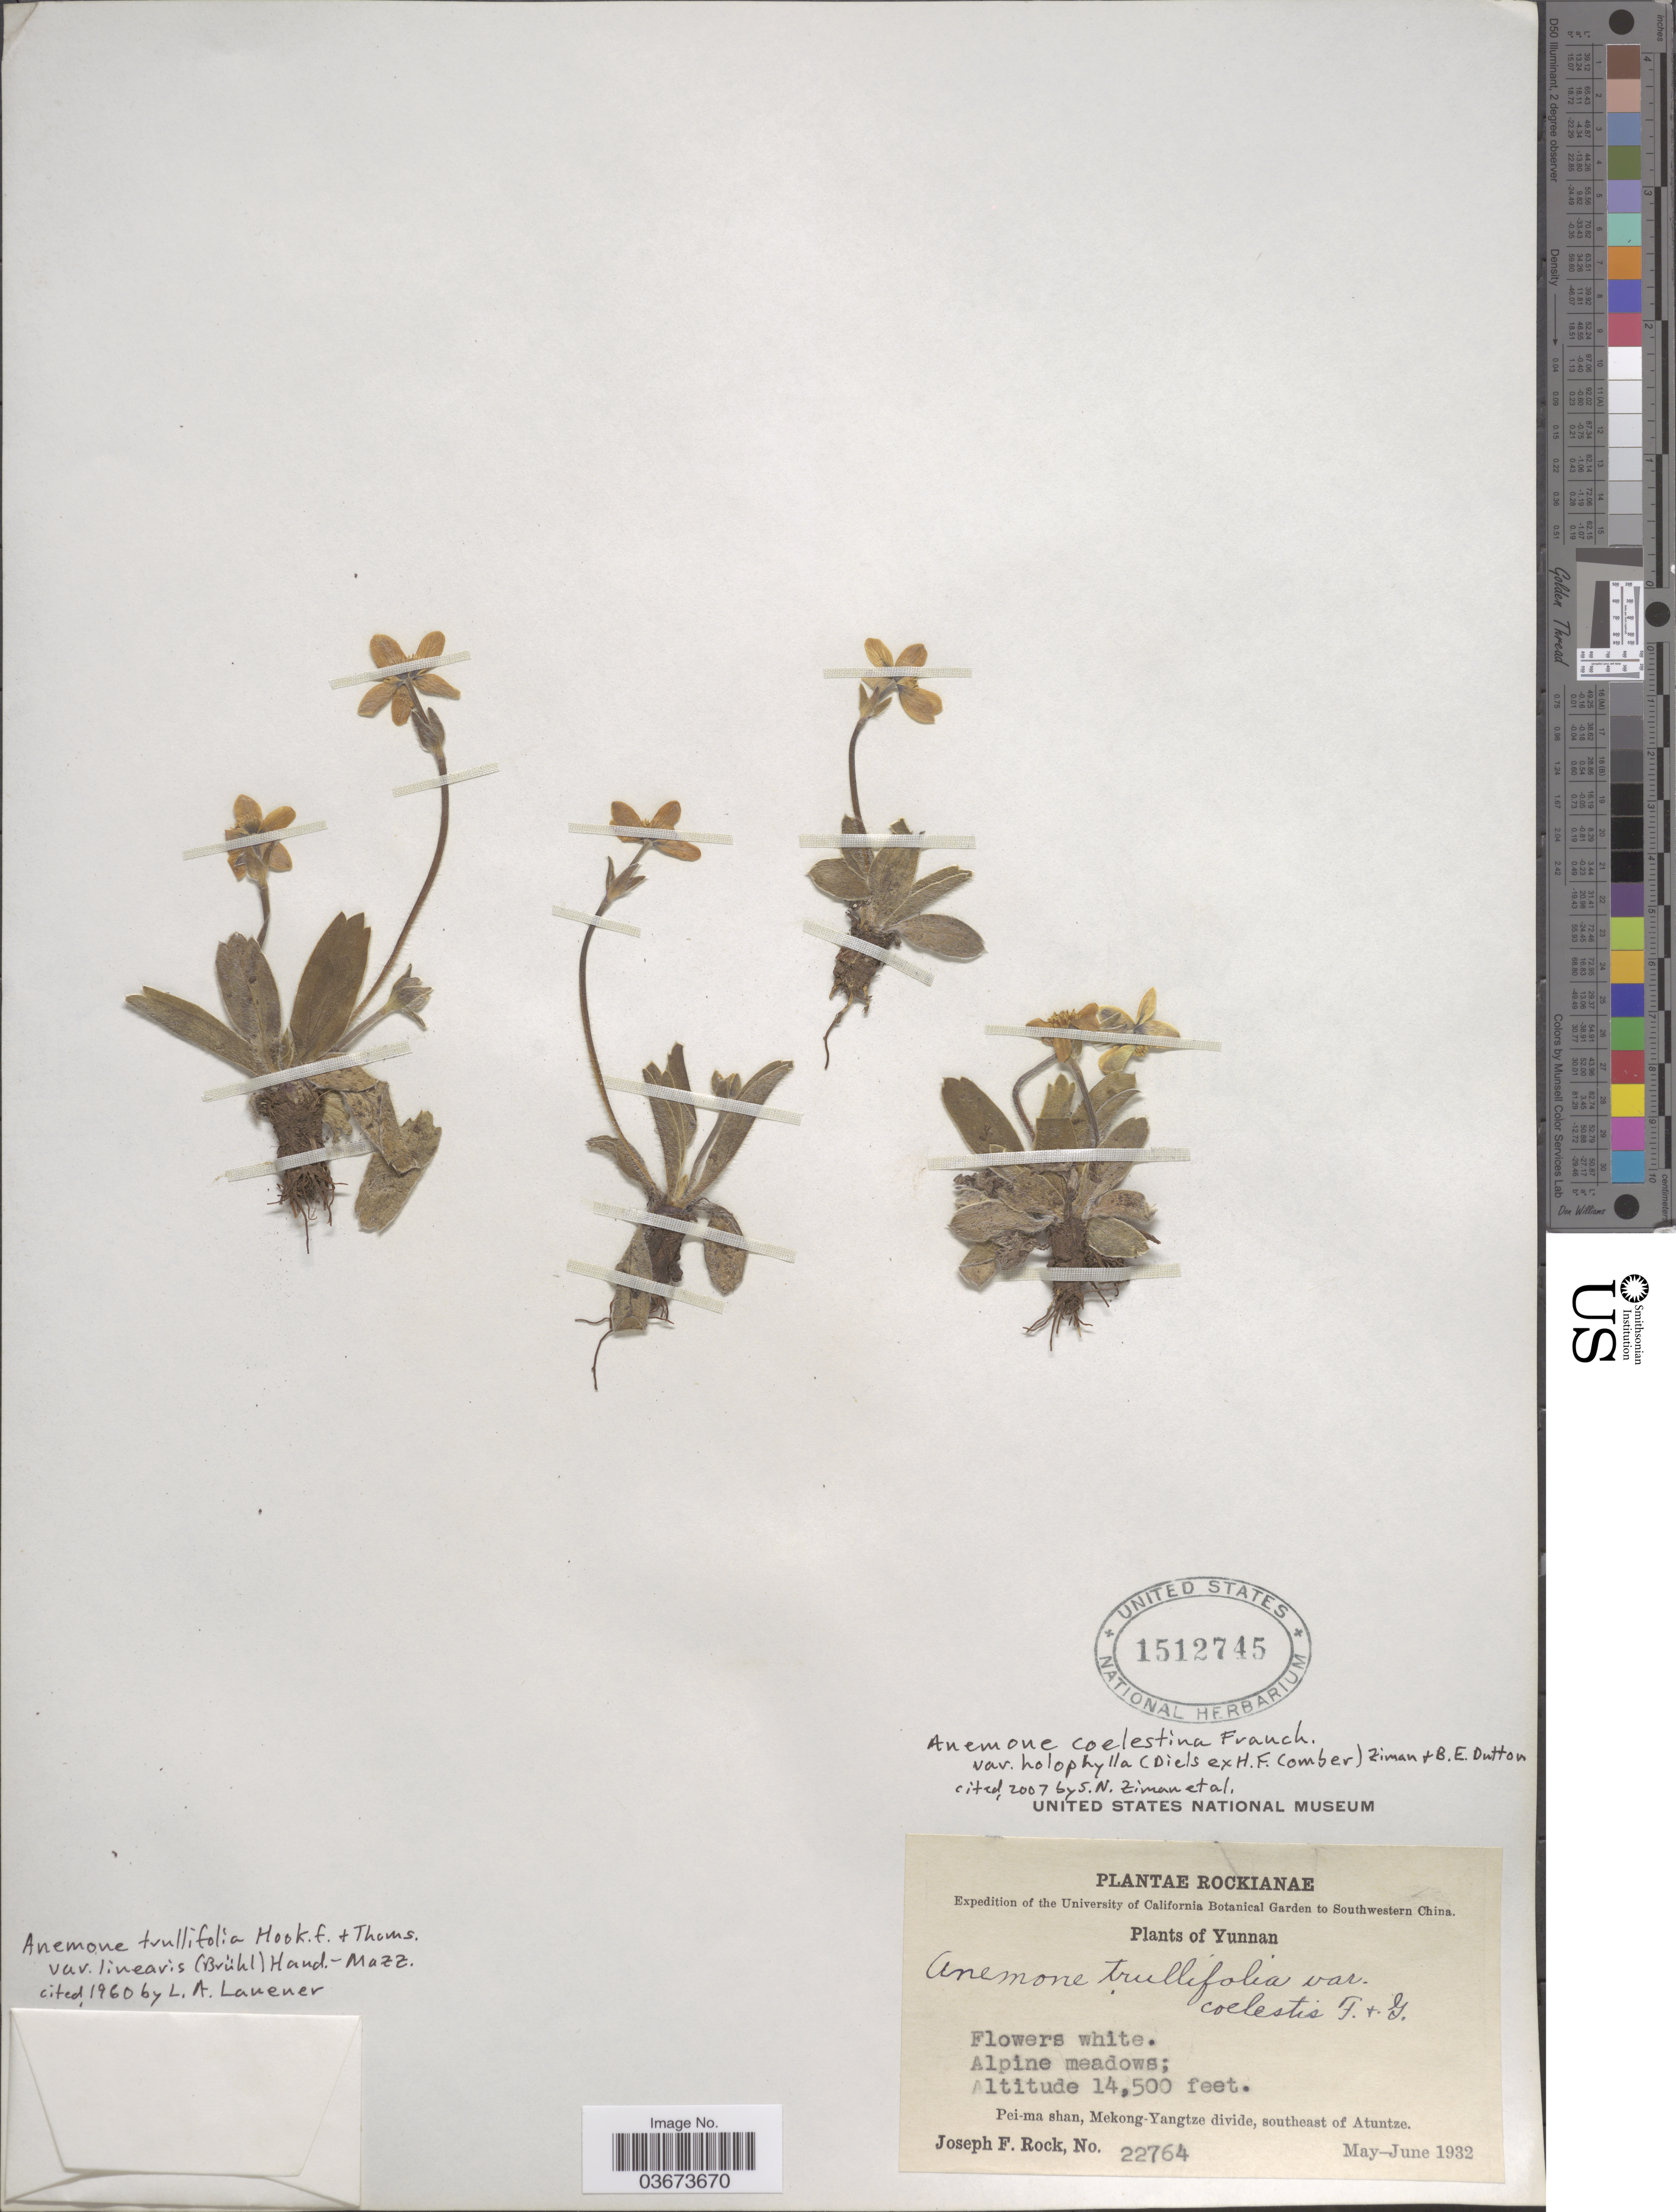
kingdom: Plantae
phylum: Tracheophyta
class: Magnoliopsida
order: Ranunculales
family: Ranunculaceae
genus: Anemone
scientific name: Anemone coelestina var. holophylla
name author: (Diels) Ziman & B.E. Dutton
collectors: J. F. Rock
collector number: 22764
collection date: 1932-05/1932-06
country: China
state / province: Yunnan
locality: Southwestern China. Pei-ma shan, Mekong-Yangtze divide, southeast of Atuntze.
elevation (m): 4420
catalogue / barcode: US 1512745